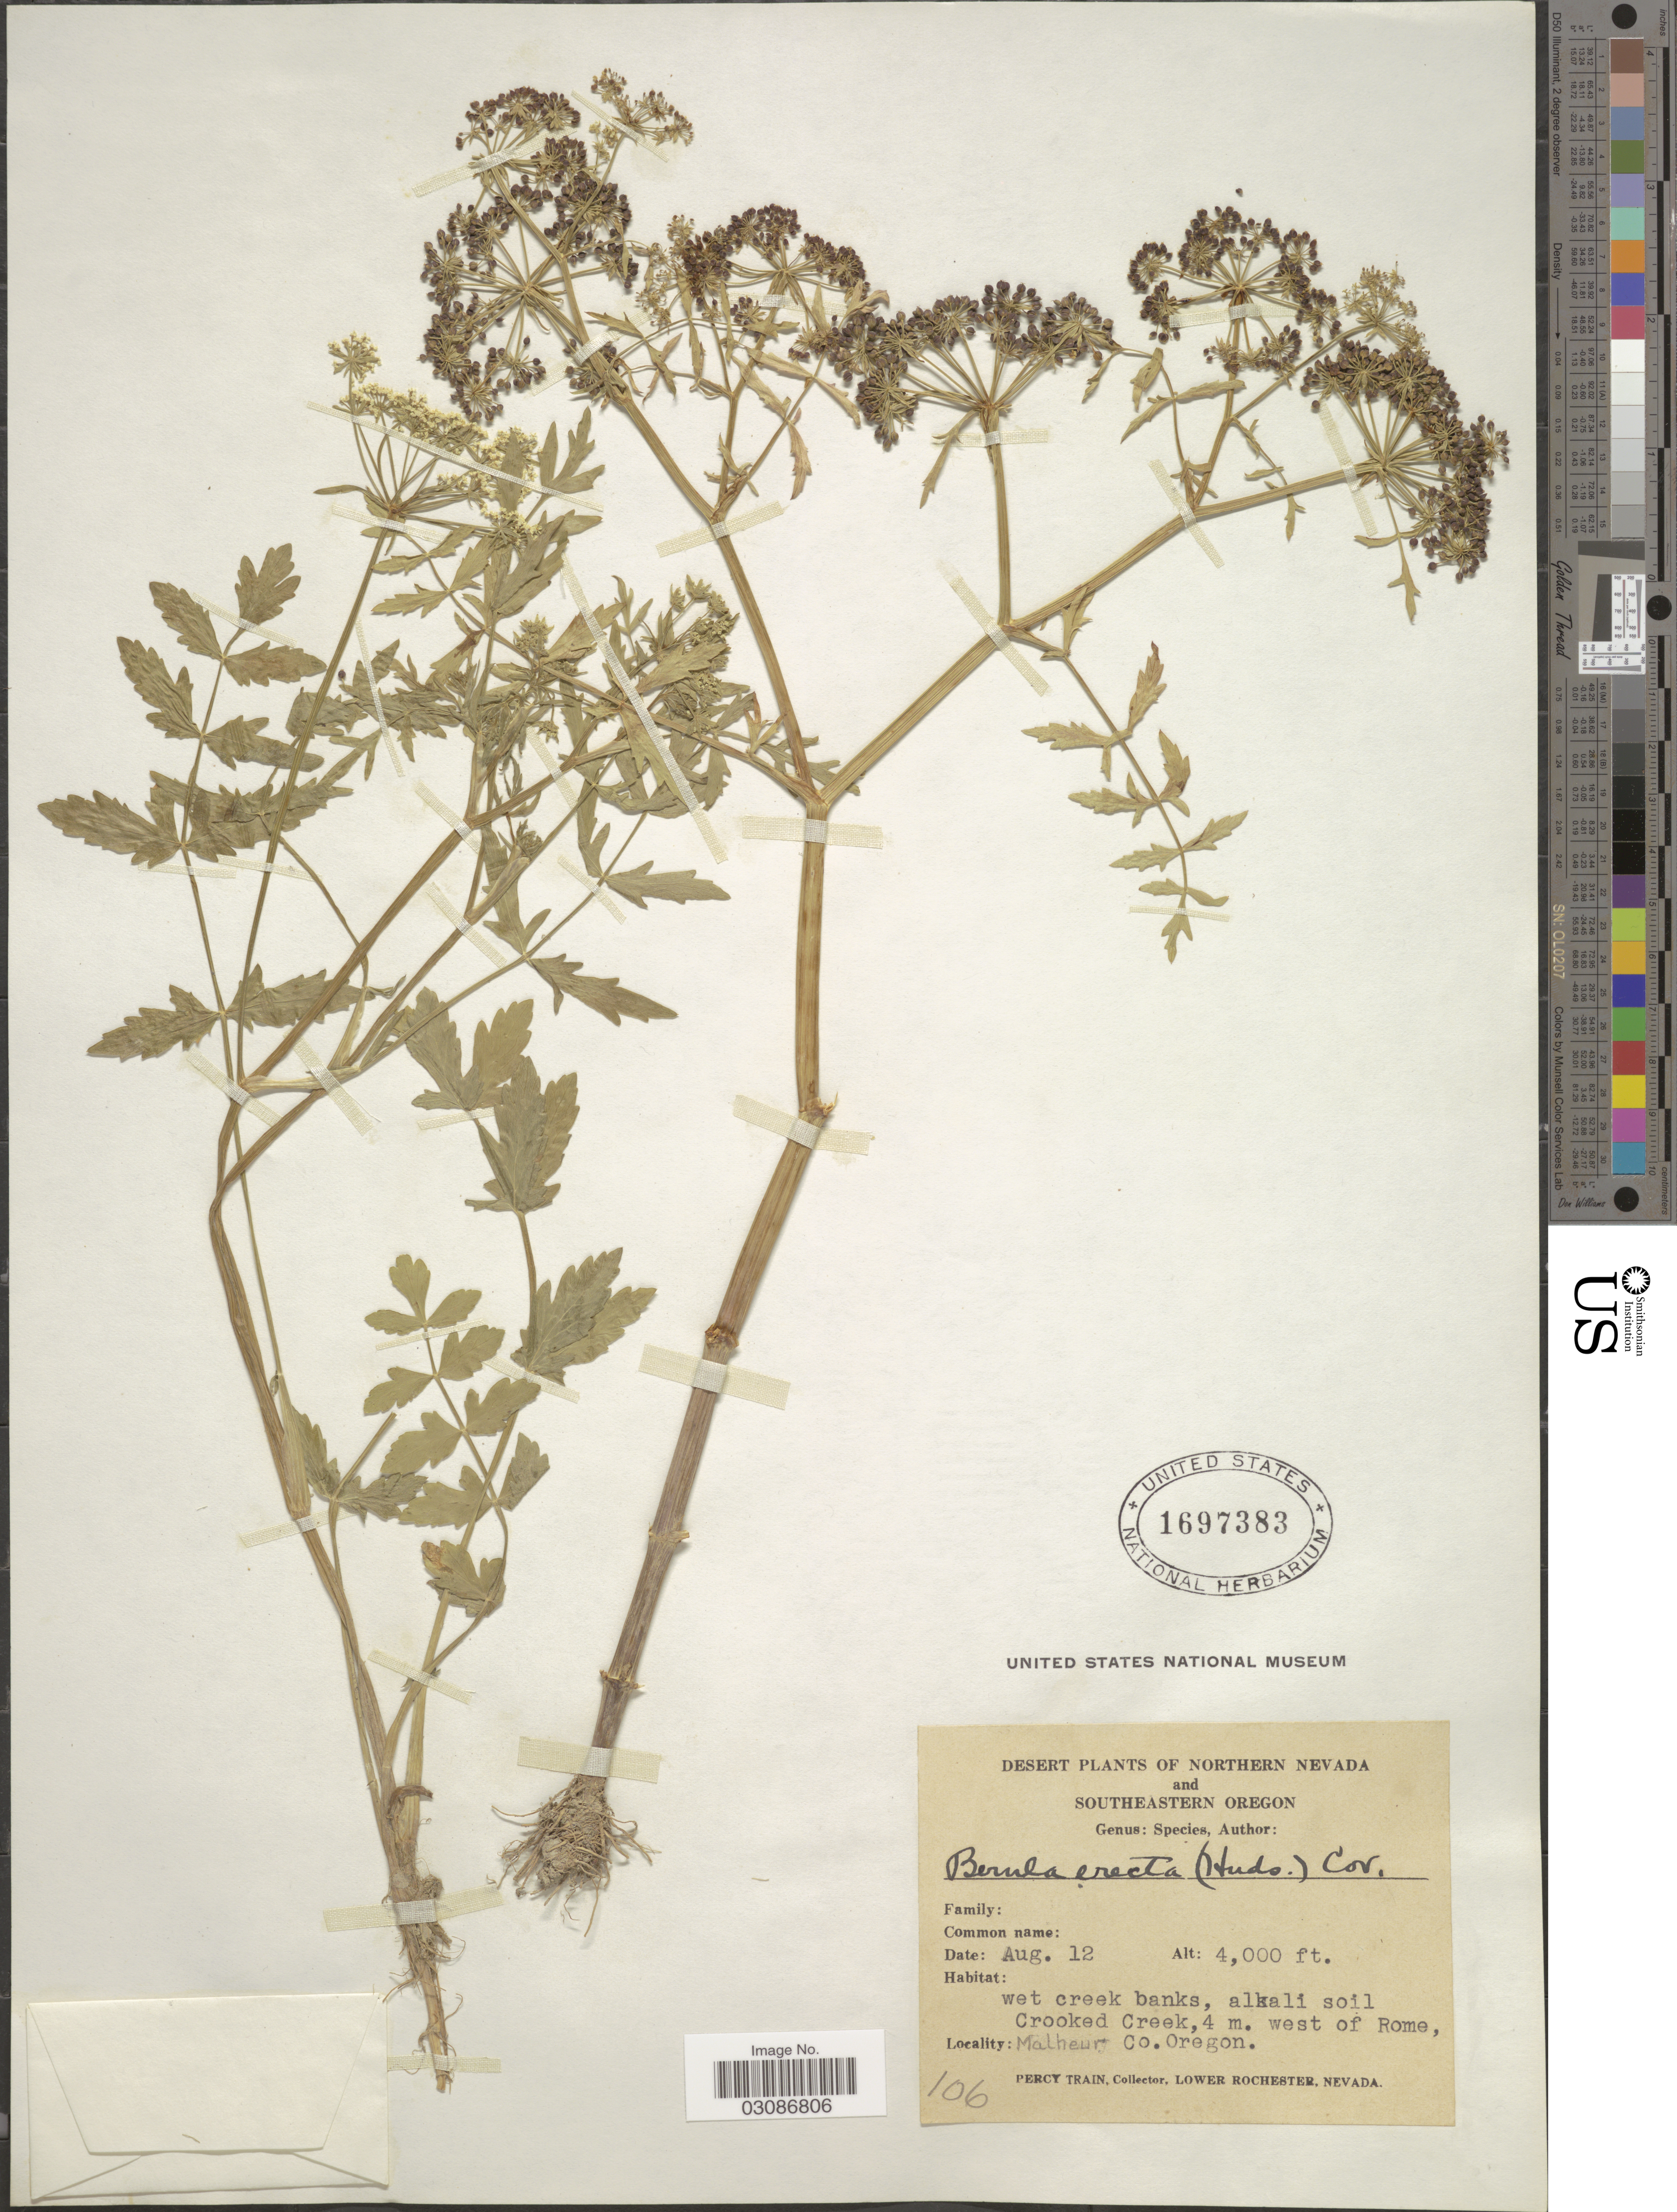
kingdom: Plantae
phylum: Tracheophyta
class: Magnoliopsida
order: Apiales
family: Apiaceae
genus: Berula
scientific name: Berula erecta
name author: (Huds.) Coville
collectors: P. Train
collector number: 106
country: United States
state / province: Oregon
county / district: Malheur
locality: Southeastern Oregon. Crooked Creek, 4 m. west of Rome, Malheur Co.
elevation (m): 1219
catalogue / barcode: US 1697383